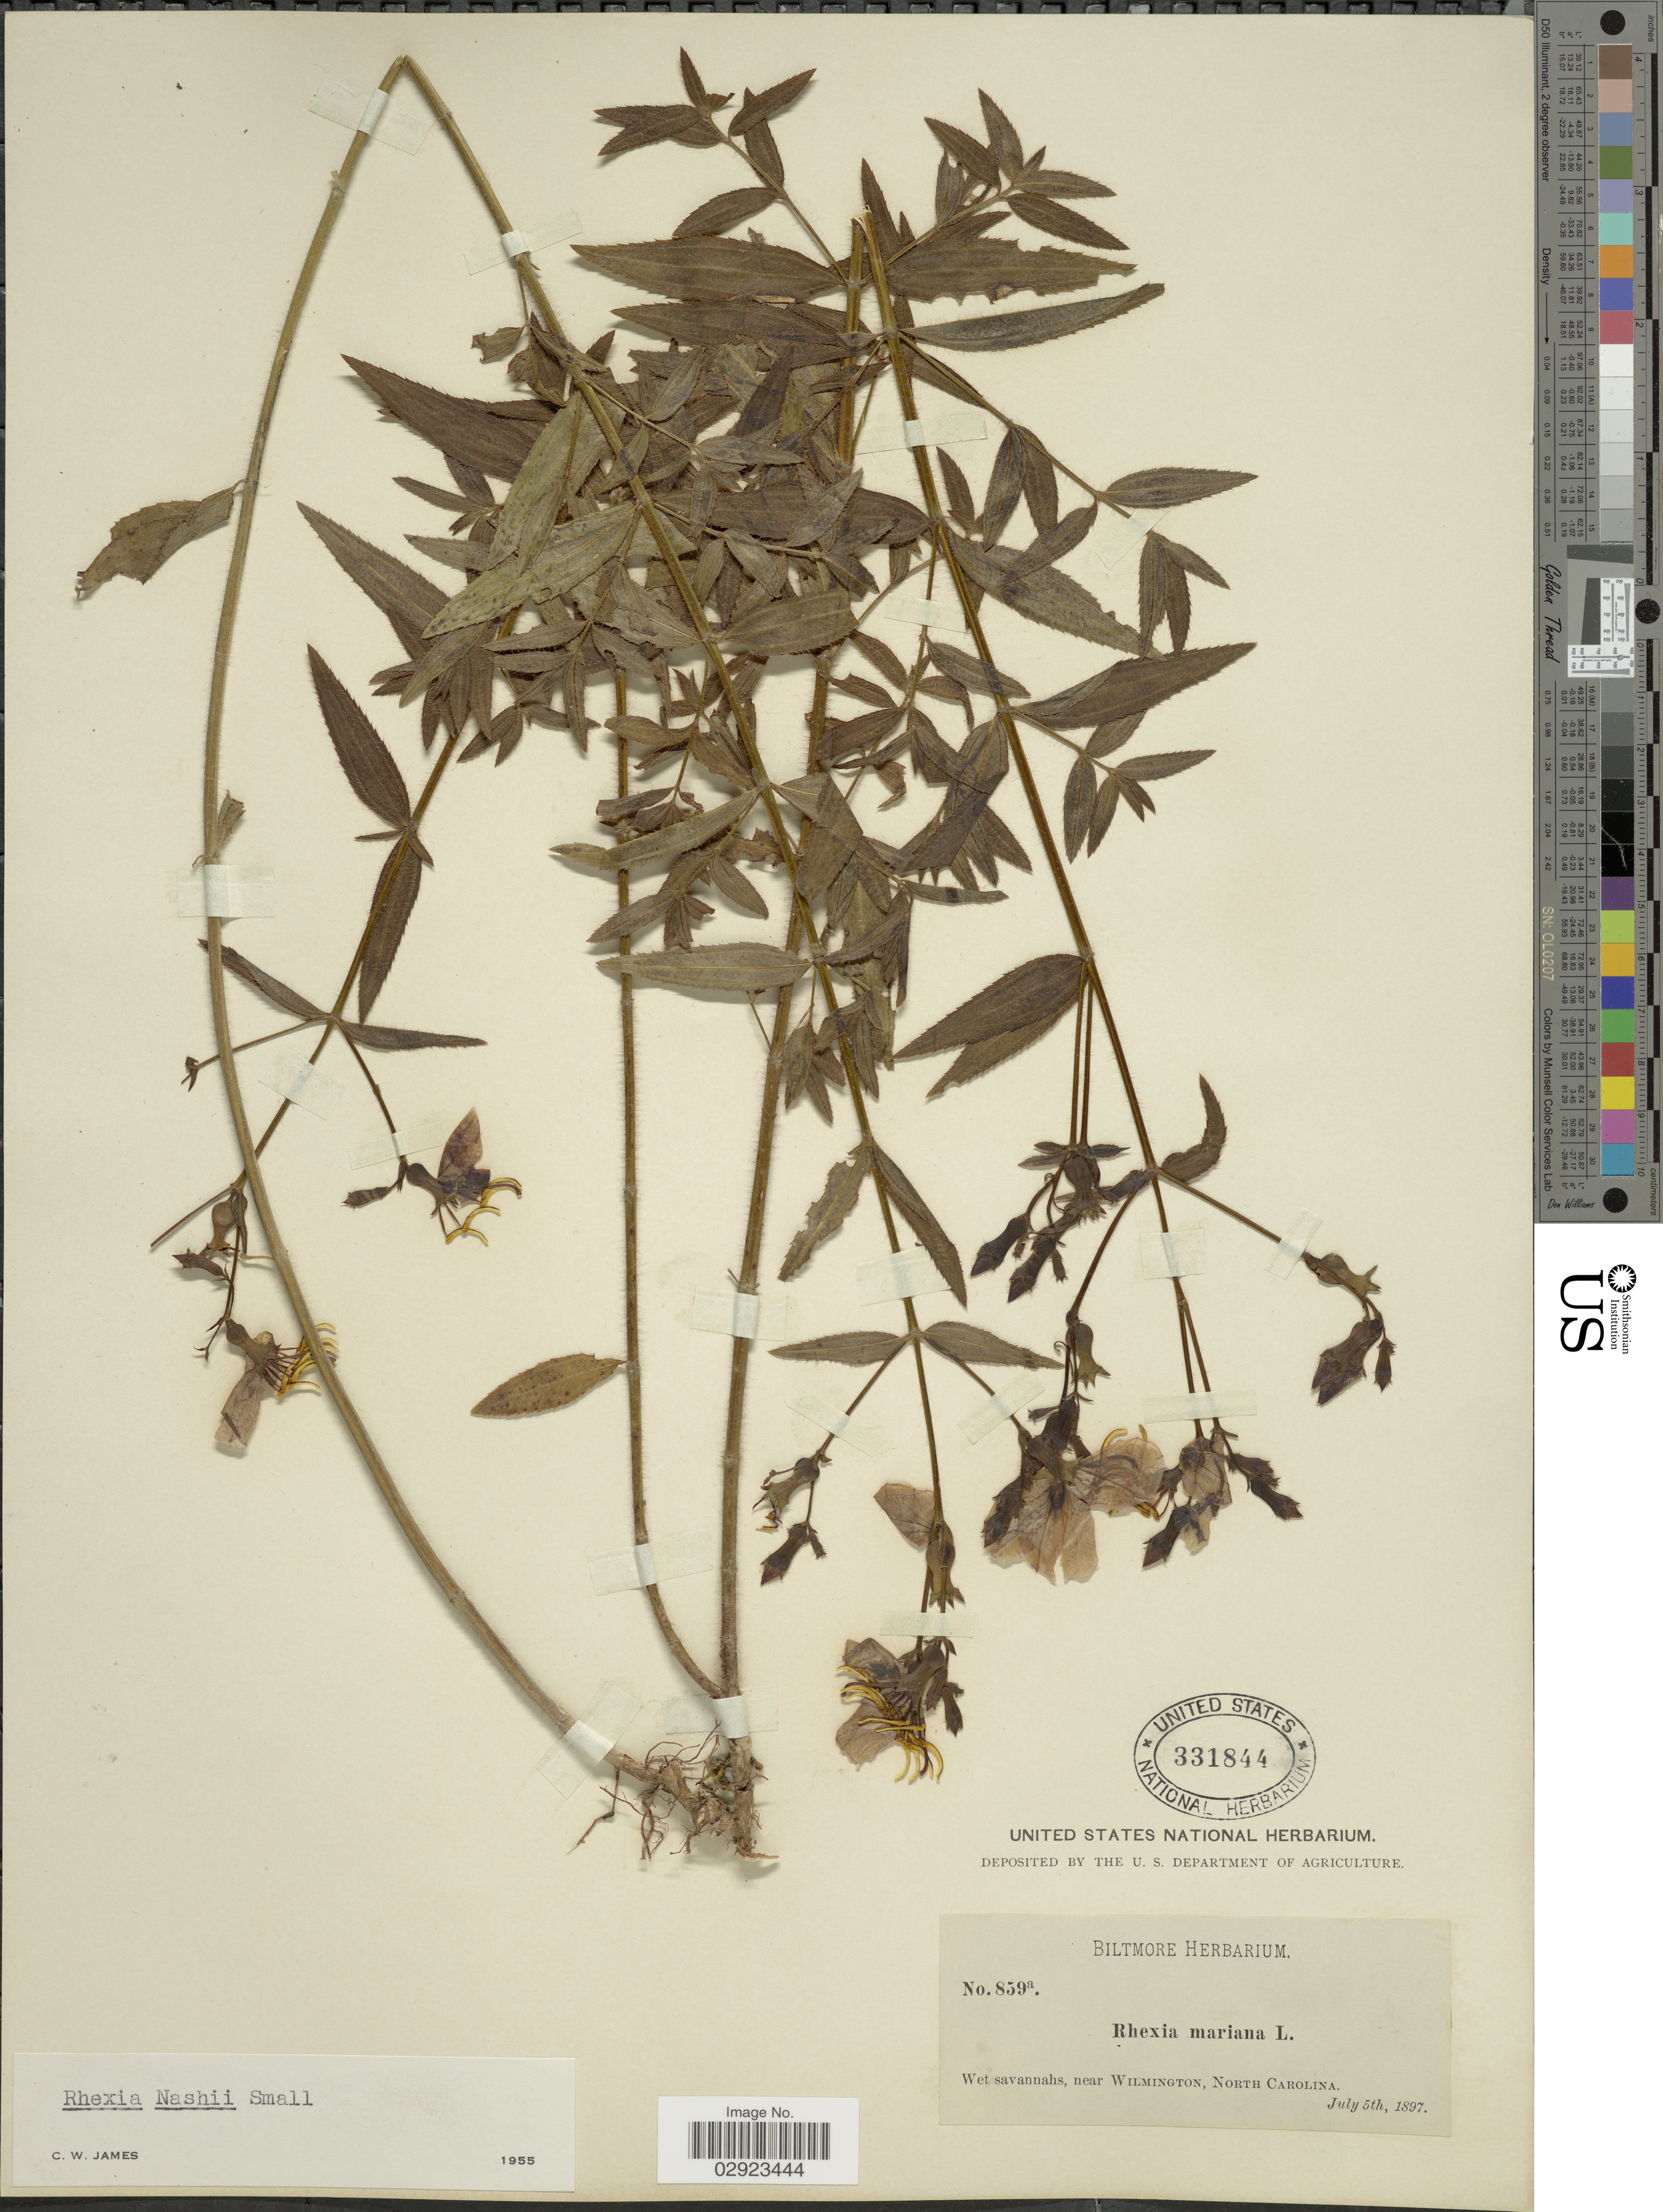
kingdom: Plantae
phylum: Tracheophyta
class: Magnoliopsida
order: Myrtales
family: Melastomataceae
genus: Rhexia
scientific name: Rhexia nashii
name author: Small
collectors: ex herb. Biltmore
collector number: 859a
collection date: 1897-07-05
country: United States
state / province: North Carolina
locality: Near Wilmington.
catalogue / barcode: US 331844